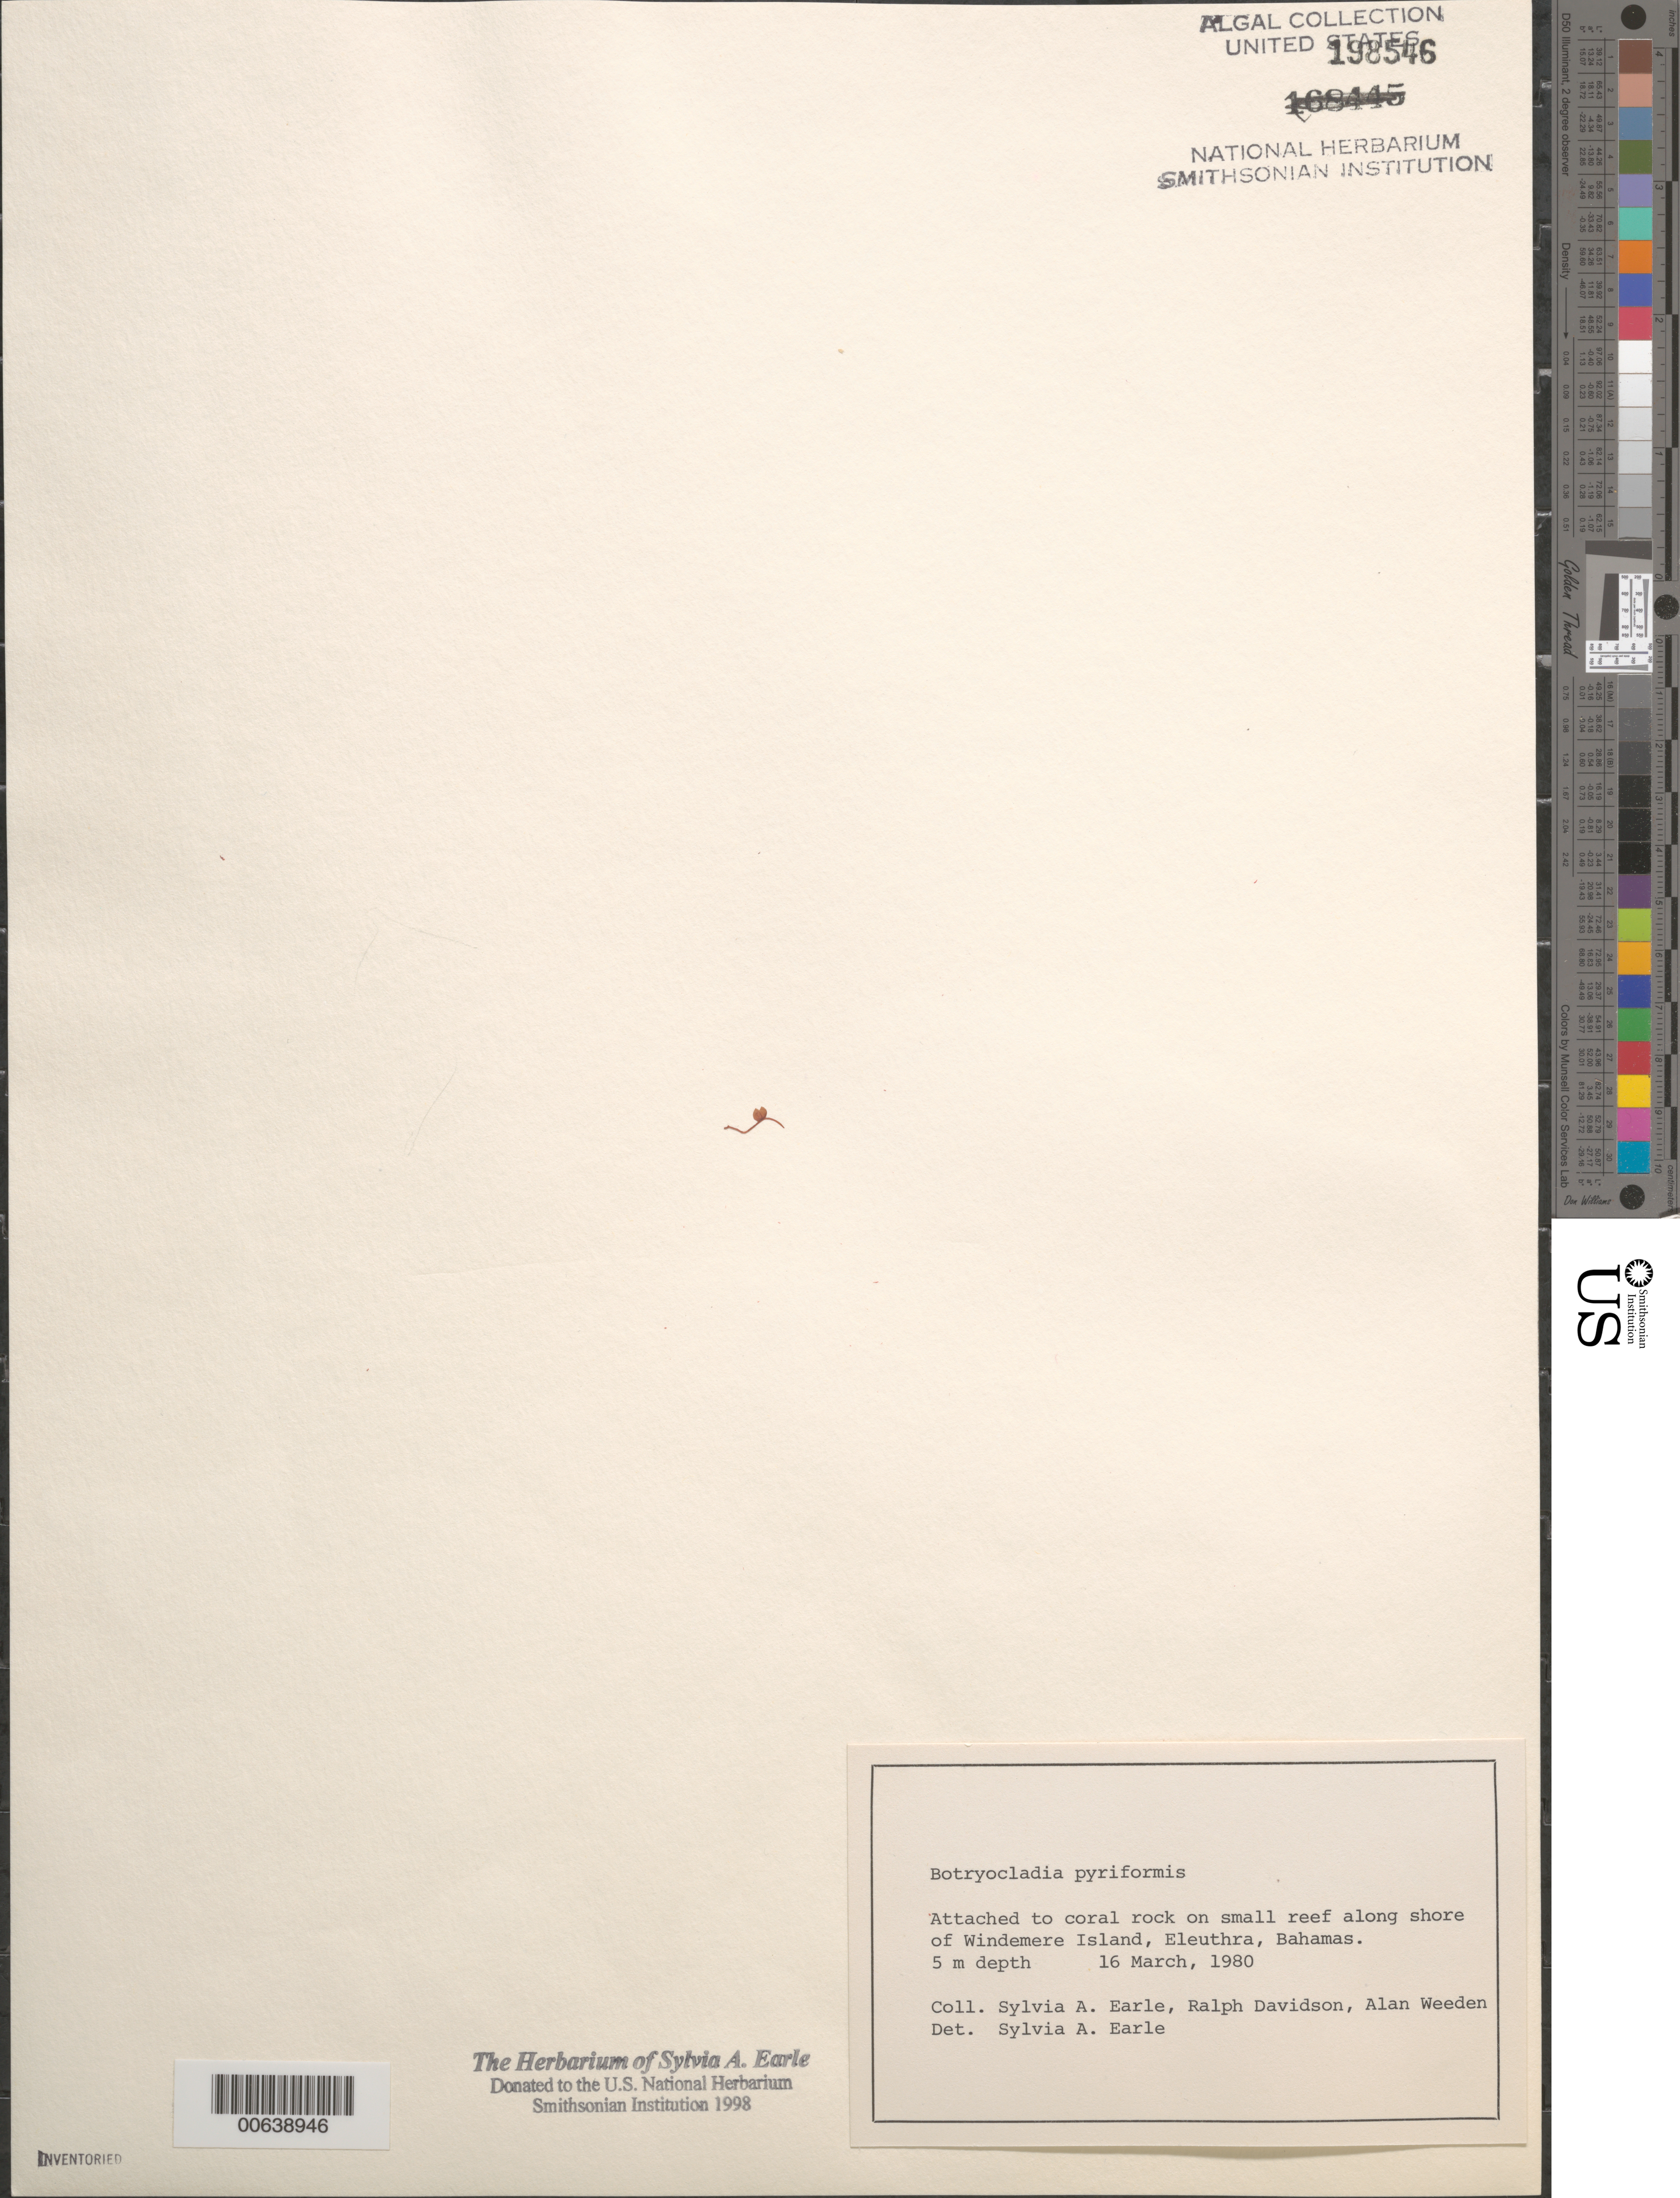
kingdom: Plantae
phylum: Rhodophyta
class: Florideophyceae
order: Rhodymeniales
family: Rhodymeniaceae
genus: Botryocladia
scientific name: Botryocladia pyriformis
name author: (Børgesen) Kylin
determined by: Earle, S. A.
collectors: S. A. Earle, R. Davidson & A. Weeden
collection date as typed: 16 Mar 1980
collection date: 1980-03-16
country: Bahamas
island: Eleuthera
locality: Windermere Island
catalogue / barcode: US 198546